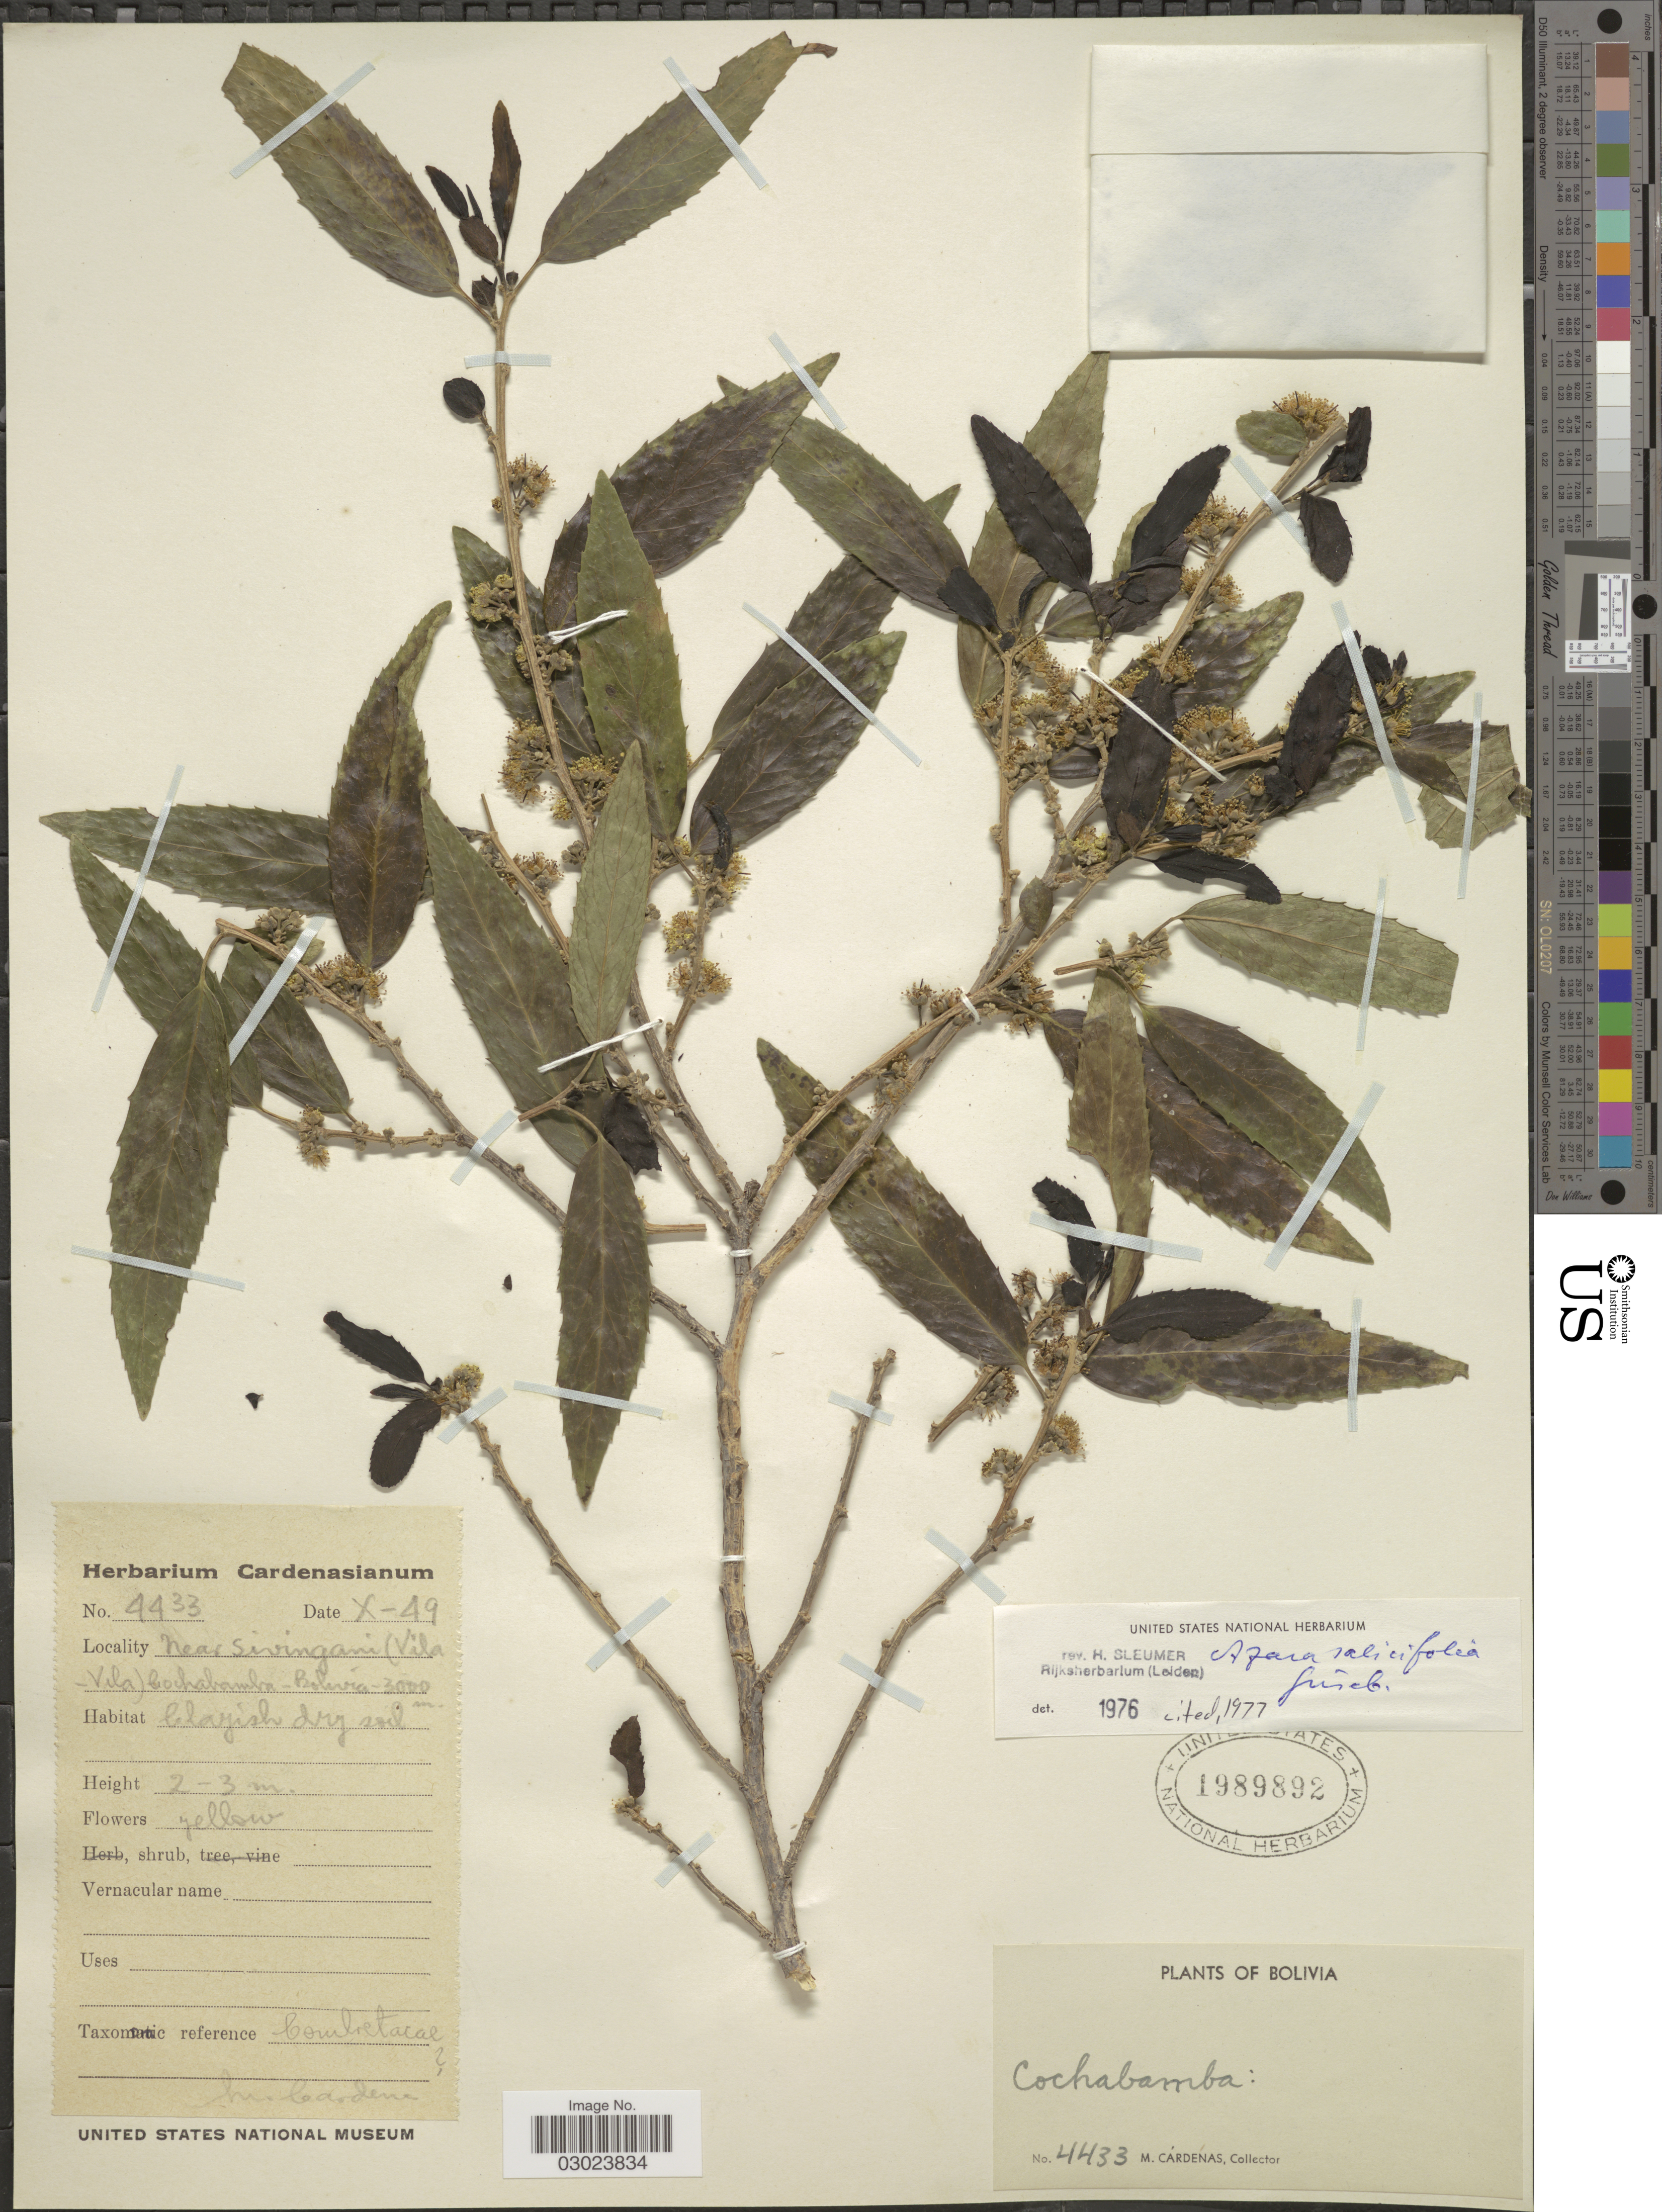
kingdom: Plantae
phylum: Tracheophyta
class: Magnoliopsida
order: Malpighiales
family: Salicaceae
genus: Azara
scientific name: Azara salicifolia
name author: Griseb.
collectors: M. Cárdenas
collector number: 4433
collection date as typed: Transcribed d/m/y: /10/49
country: Bolivia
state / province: Cochabamba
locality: Near Sivingani (Vila-Vila).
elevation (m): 3000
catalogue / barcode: US 1989892